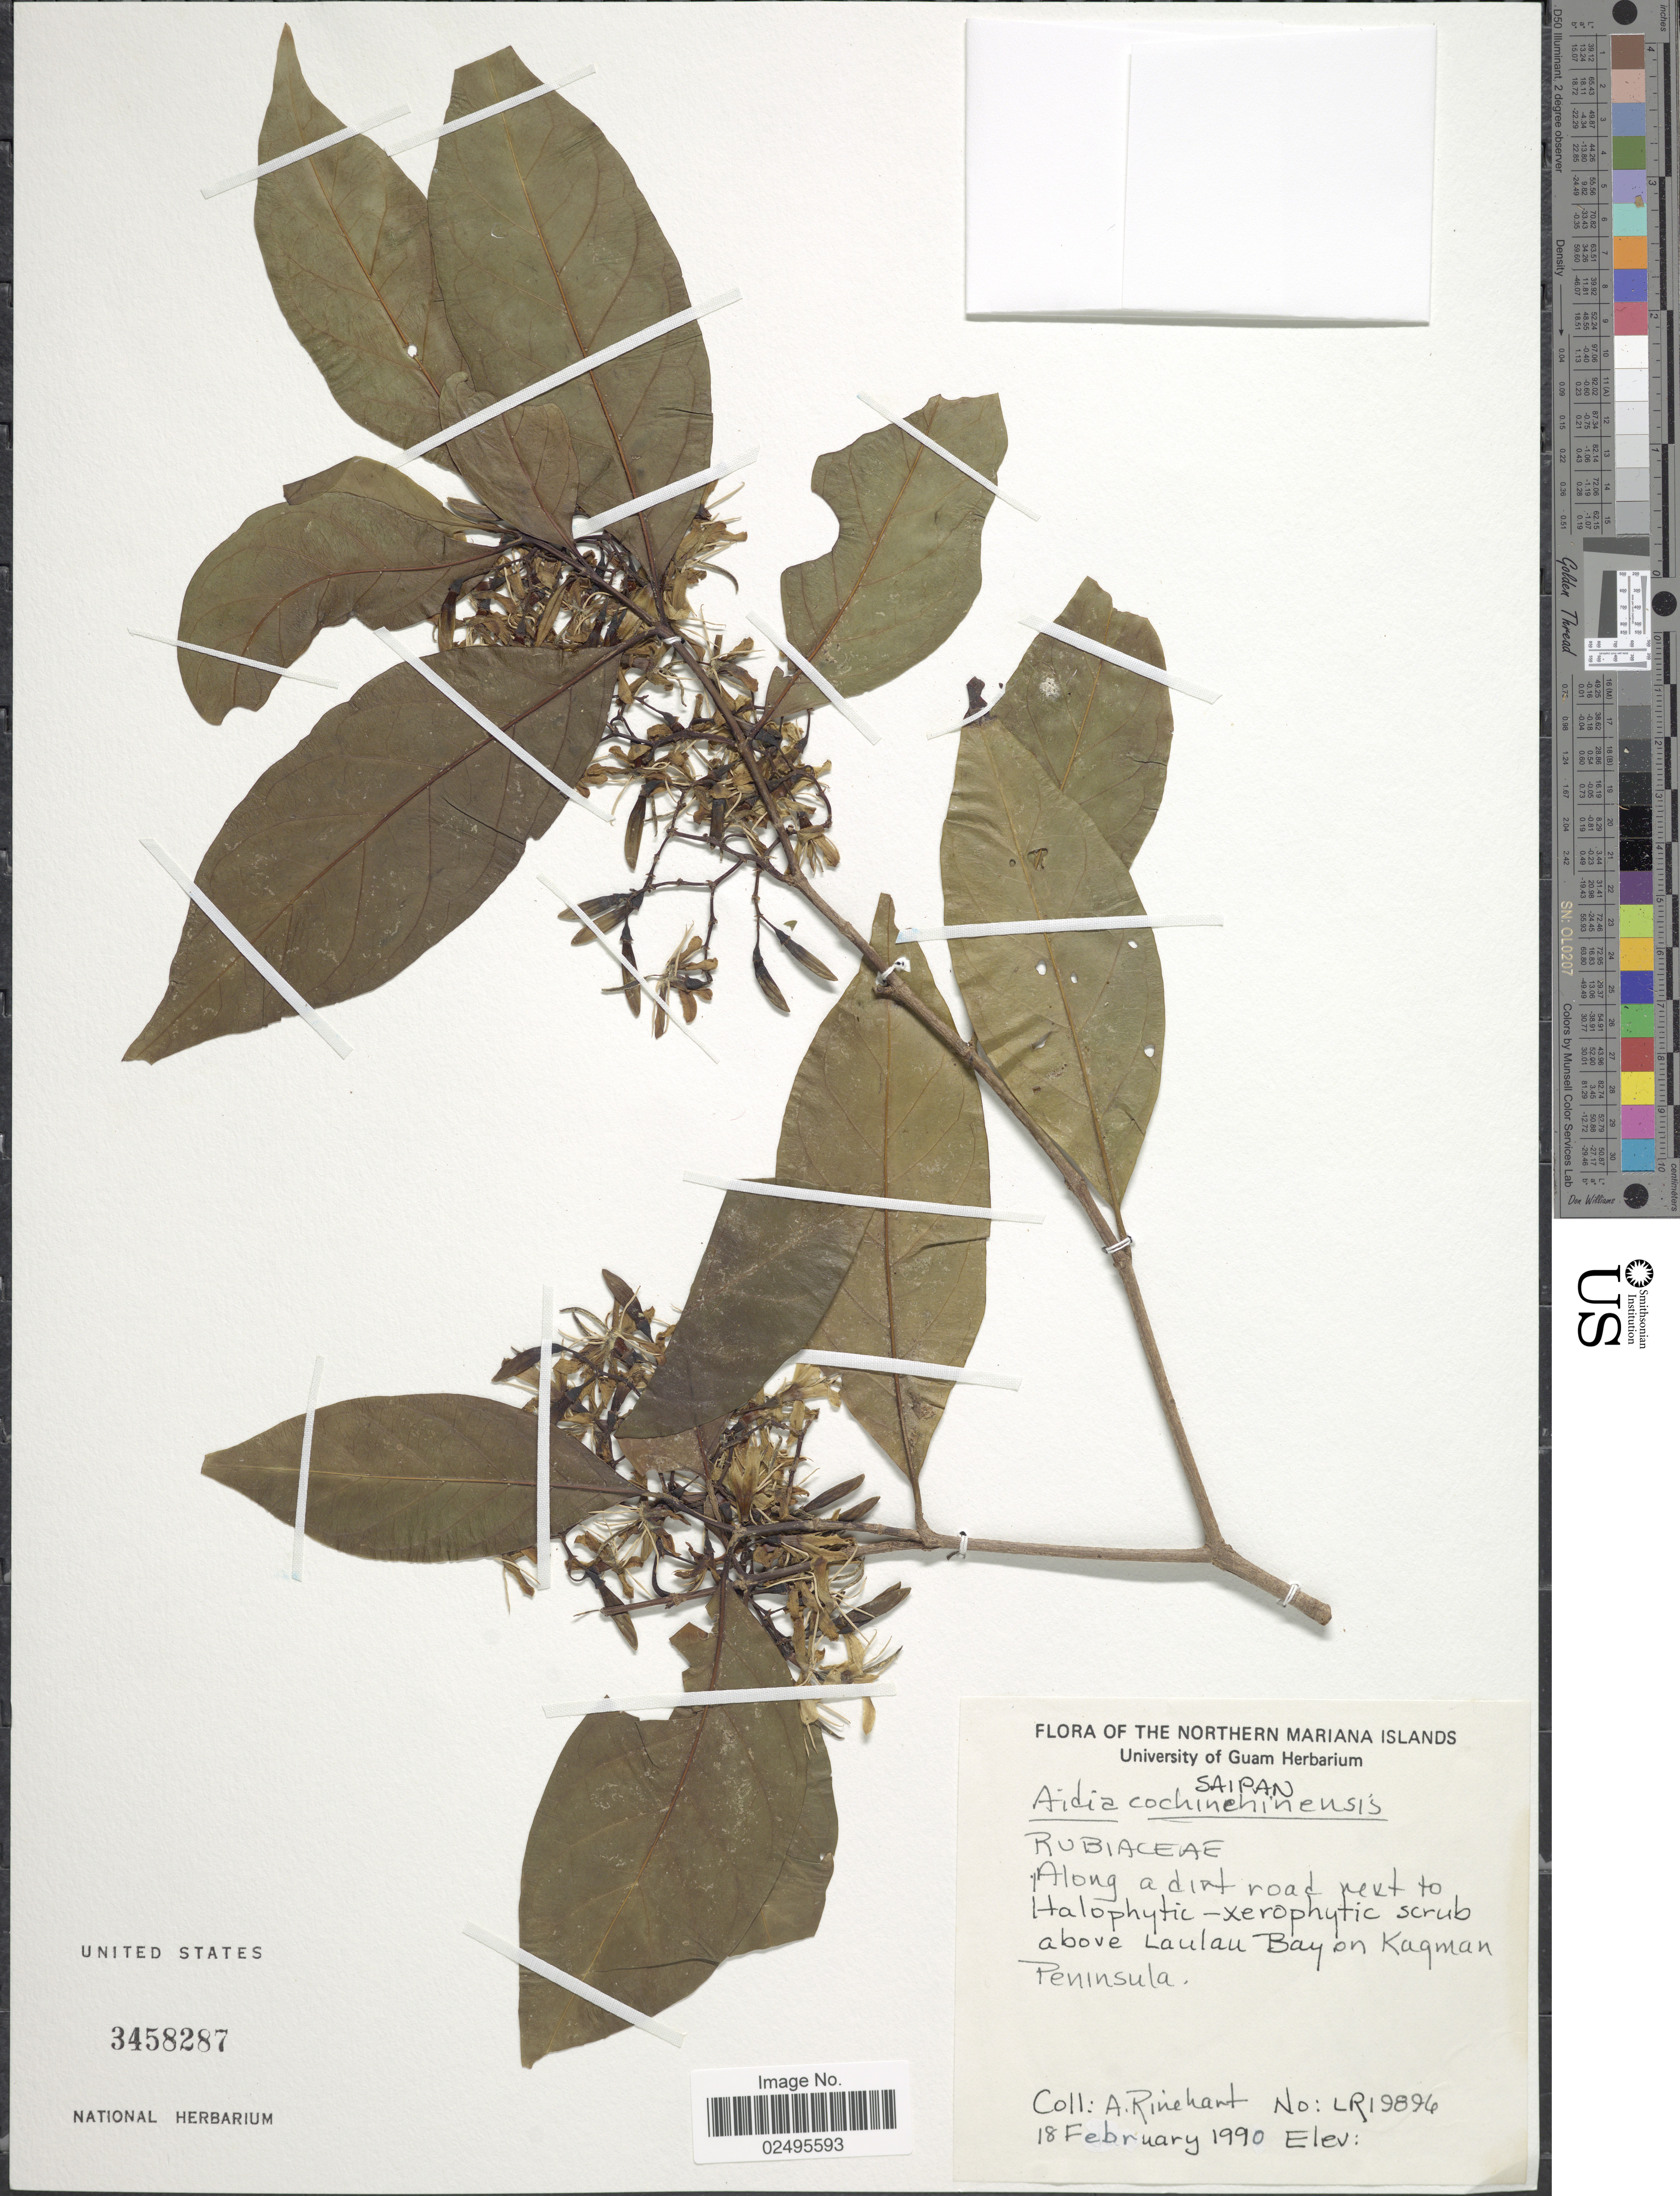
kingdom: Plantae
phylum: Tracheophyta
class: Magnoliopsida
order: Gentianales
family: Rubiaceae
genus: Aidia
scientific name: Aidia graeffei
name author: (Reinecke) Tirveng.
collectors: A. Rinehart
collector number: LR19896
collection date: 1990-02-18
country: Northern Mariana Islands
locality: Northern Mariana Islands. Along a dirt road. Above Laulau Bay on Kagman Peninsula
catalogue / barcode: US 3458287